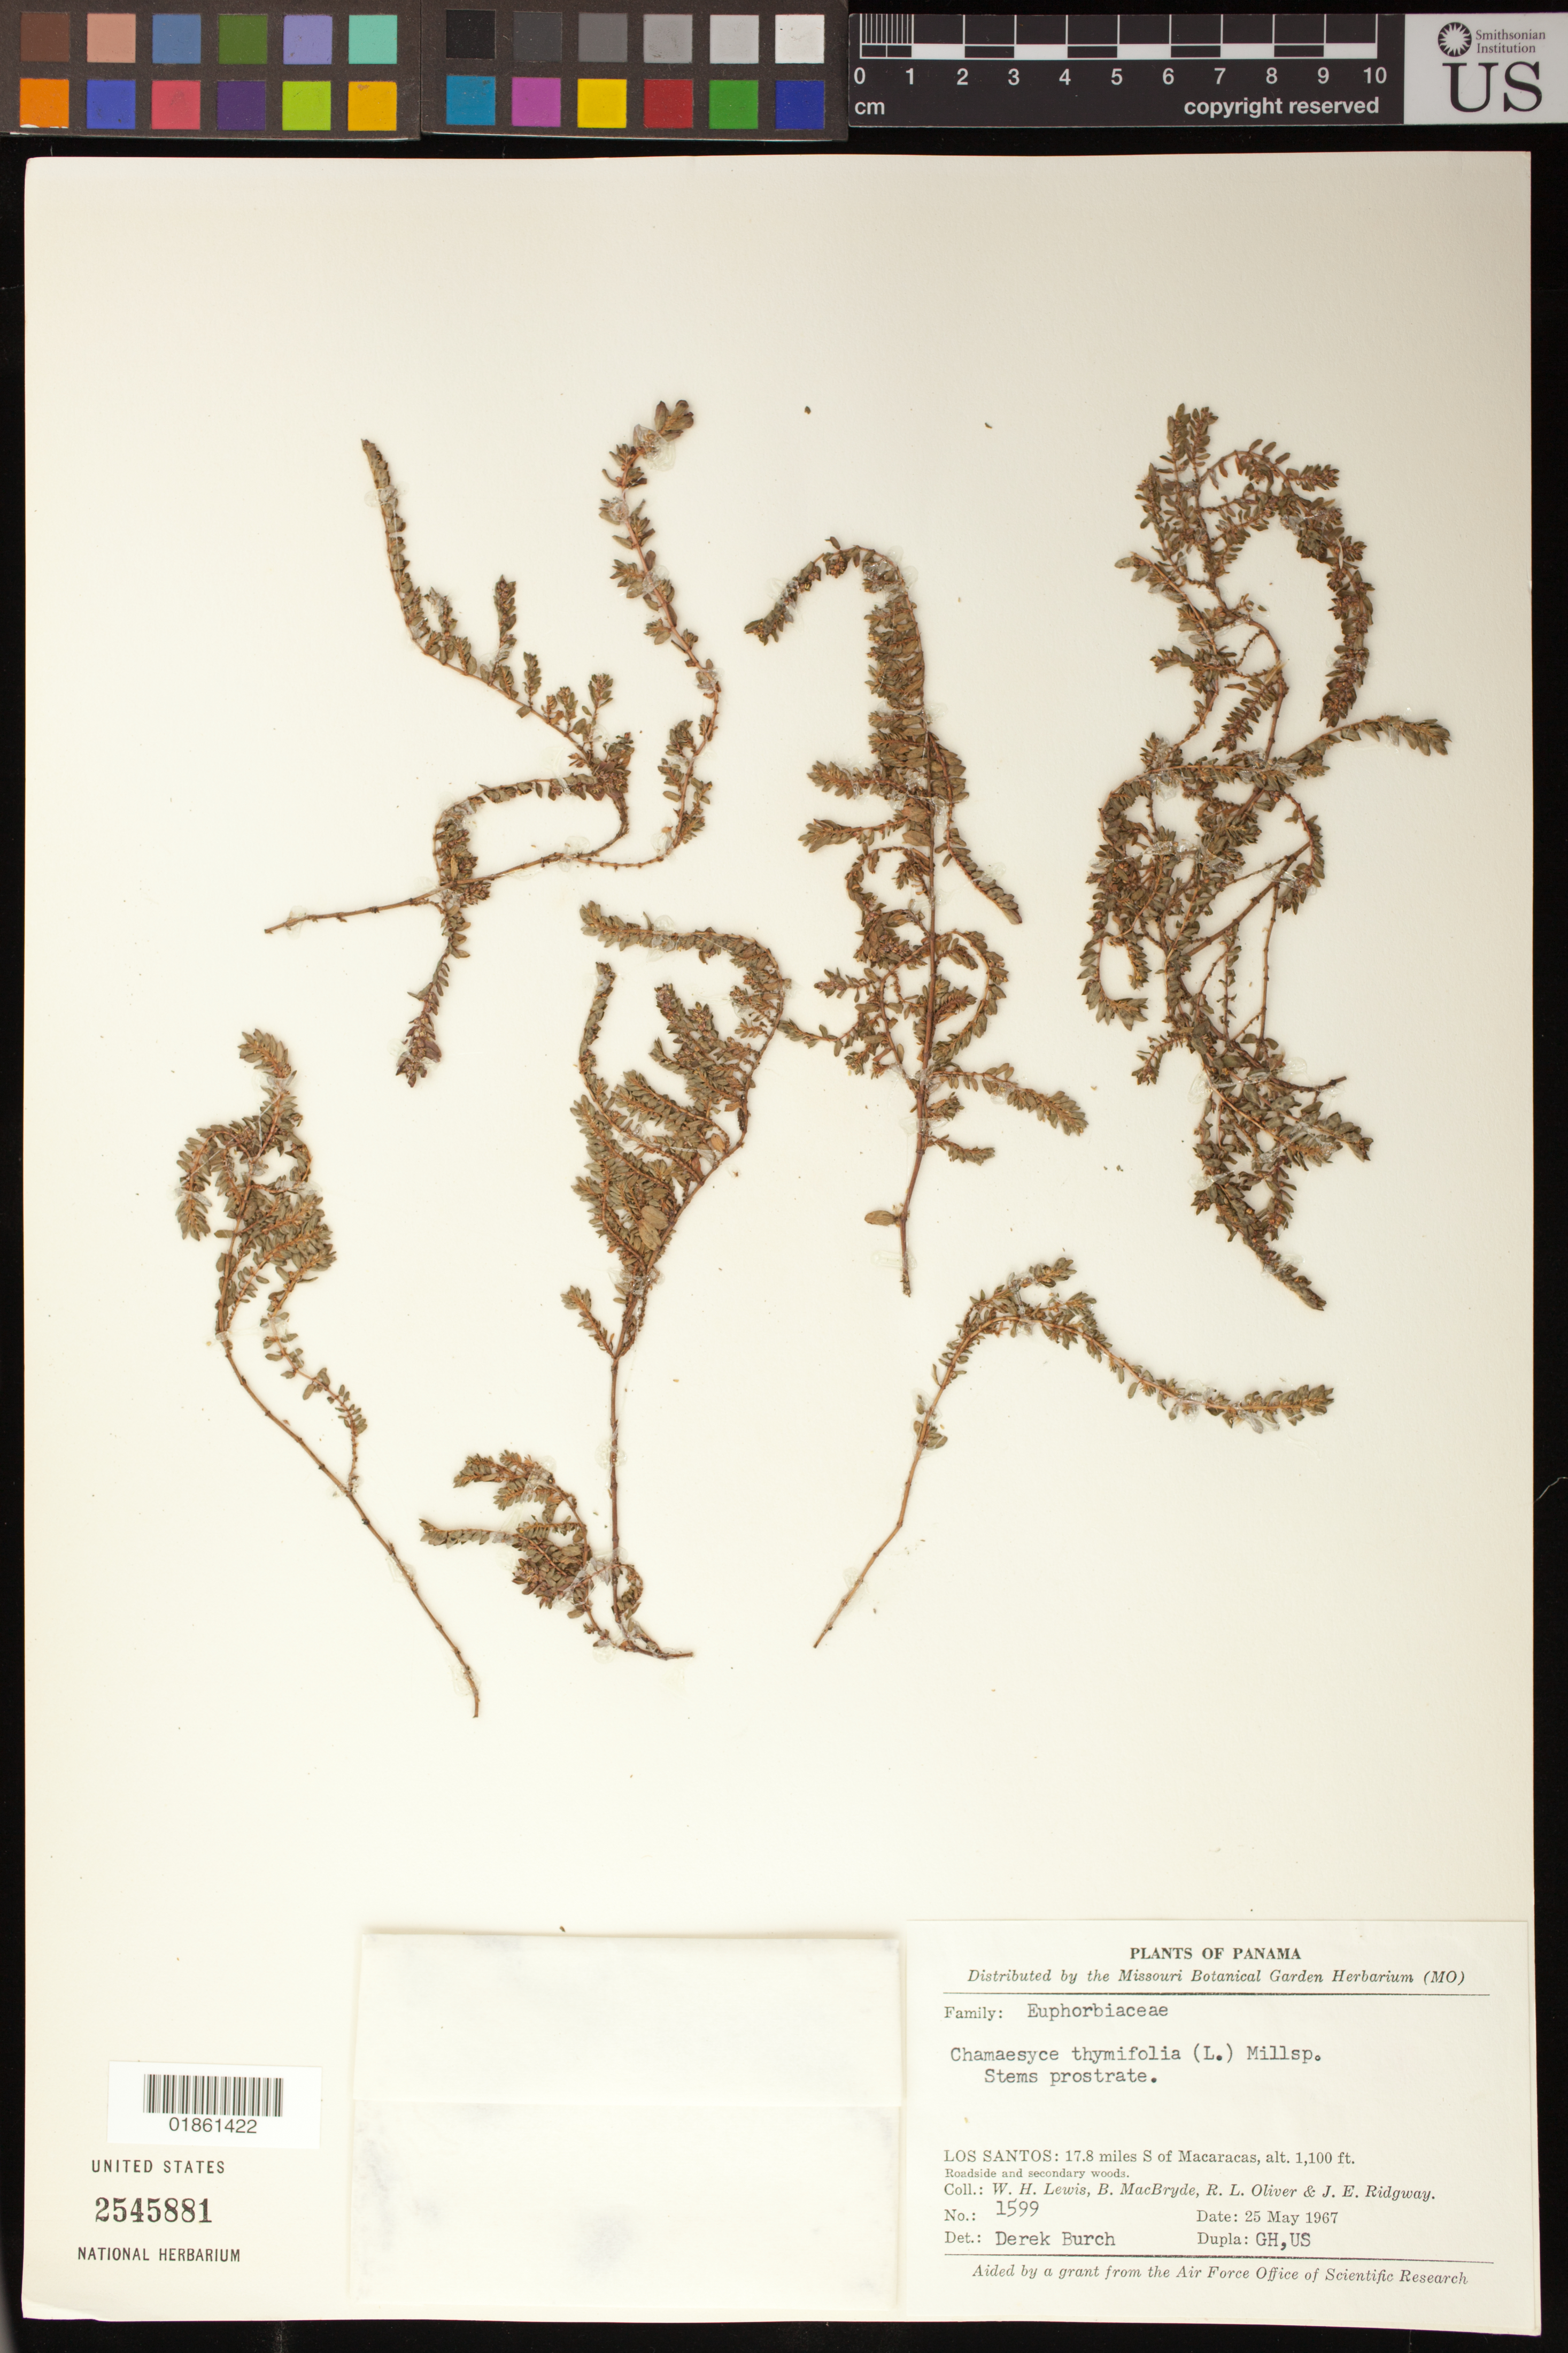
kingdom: Plantae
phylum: Tracheophyta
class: Magnoliopsida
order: Malpighiales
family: Euphorbiaceae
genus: Euphorbia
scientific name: Euphorbia thymifolia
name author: L.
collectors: W. H. Lewis, B. MacBryde, R. L. Oliver & J. Ridgway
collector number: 1599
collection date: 1967-05-25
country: Panama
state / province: Los Santos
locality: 17.8 miles S of Macaracas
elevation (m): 335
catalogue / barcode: US 2545881